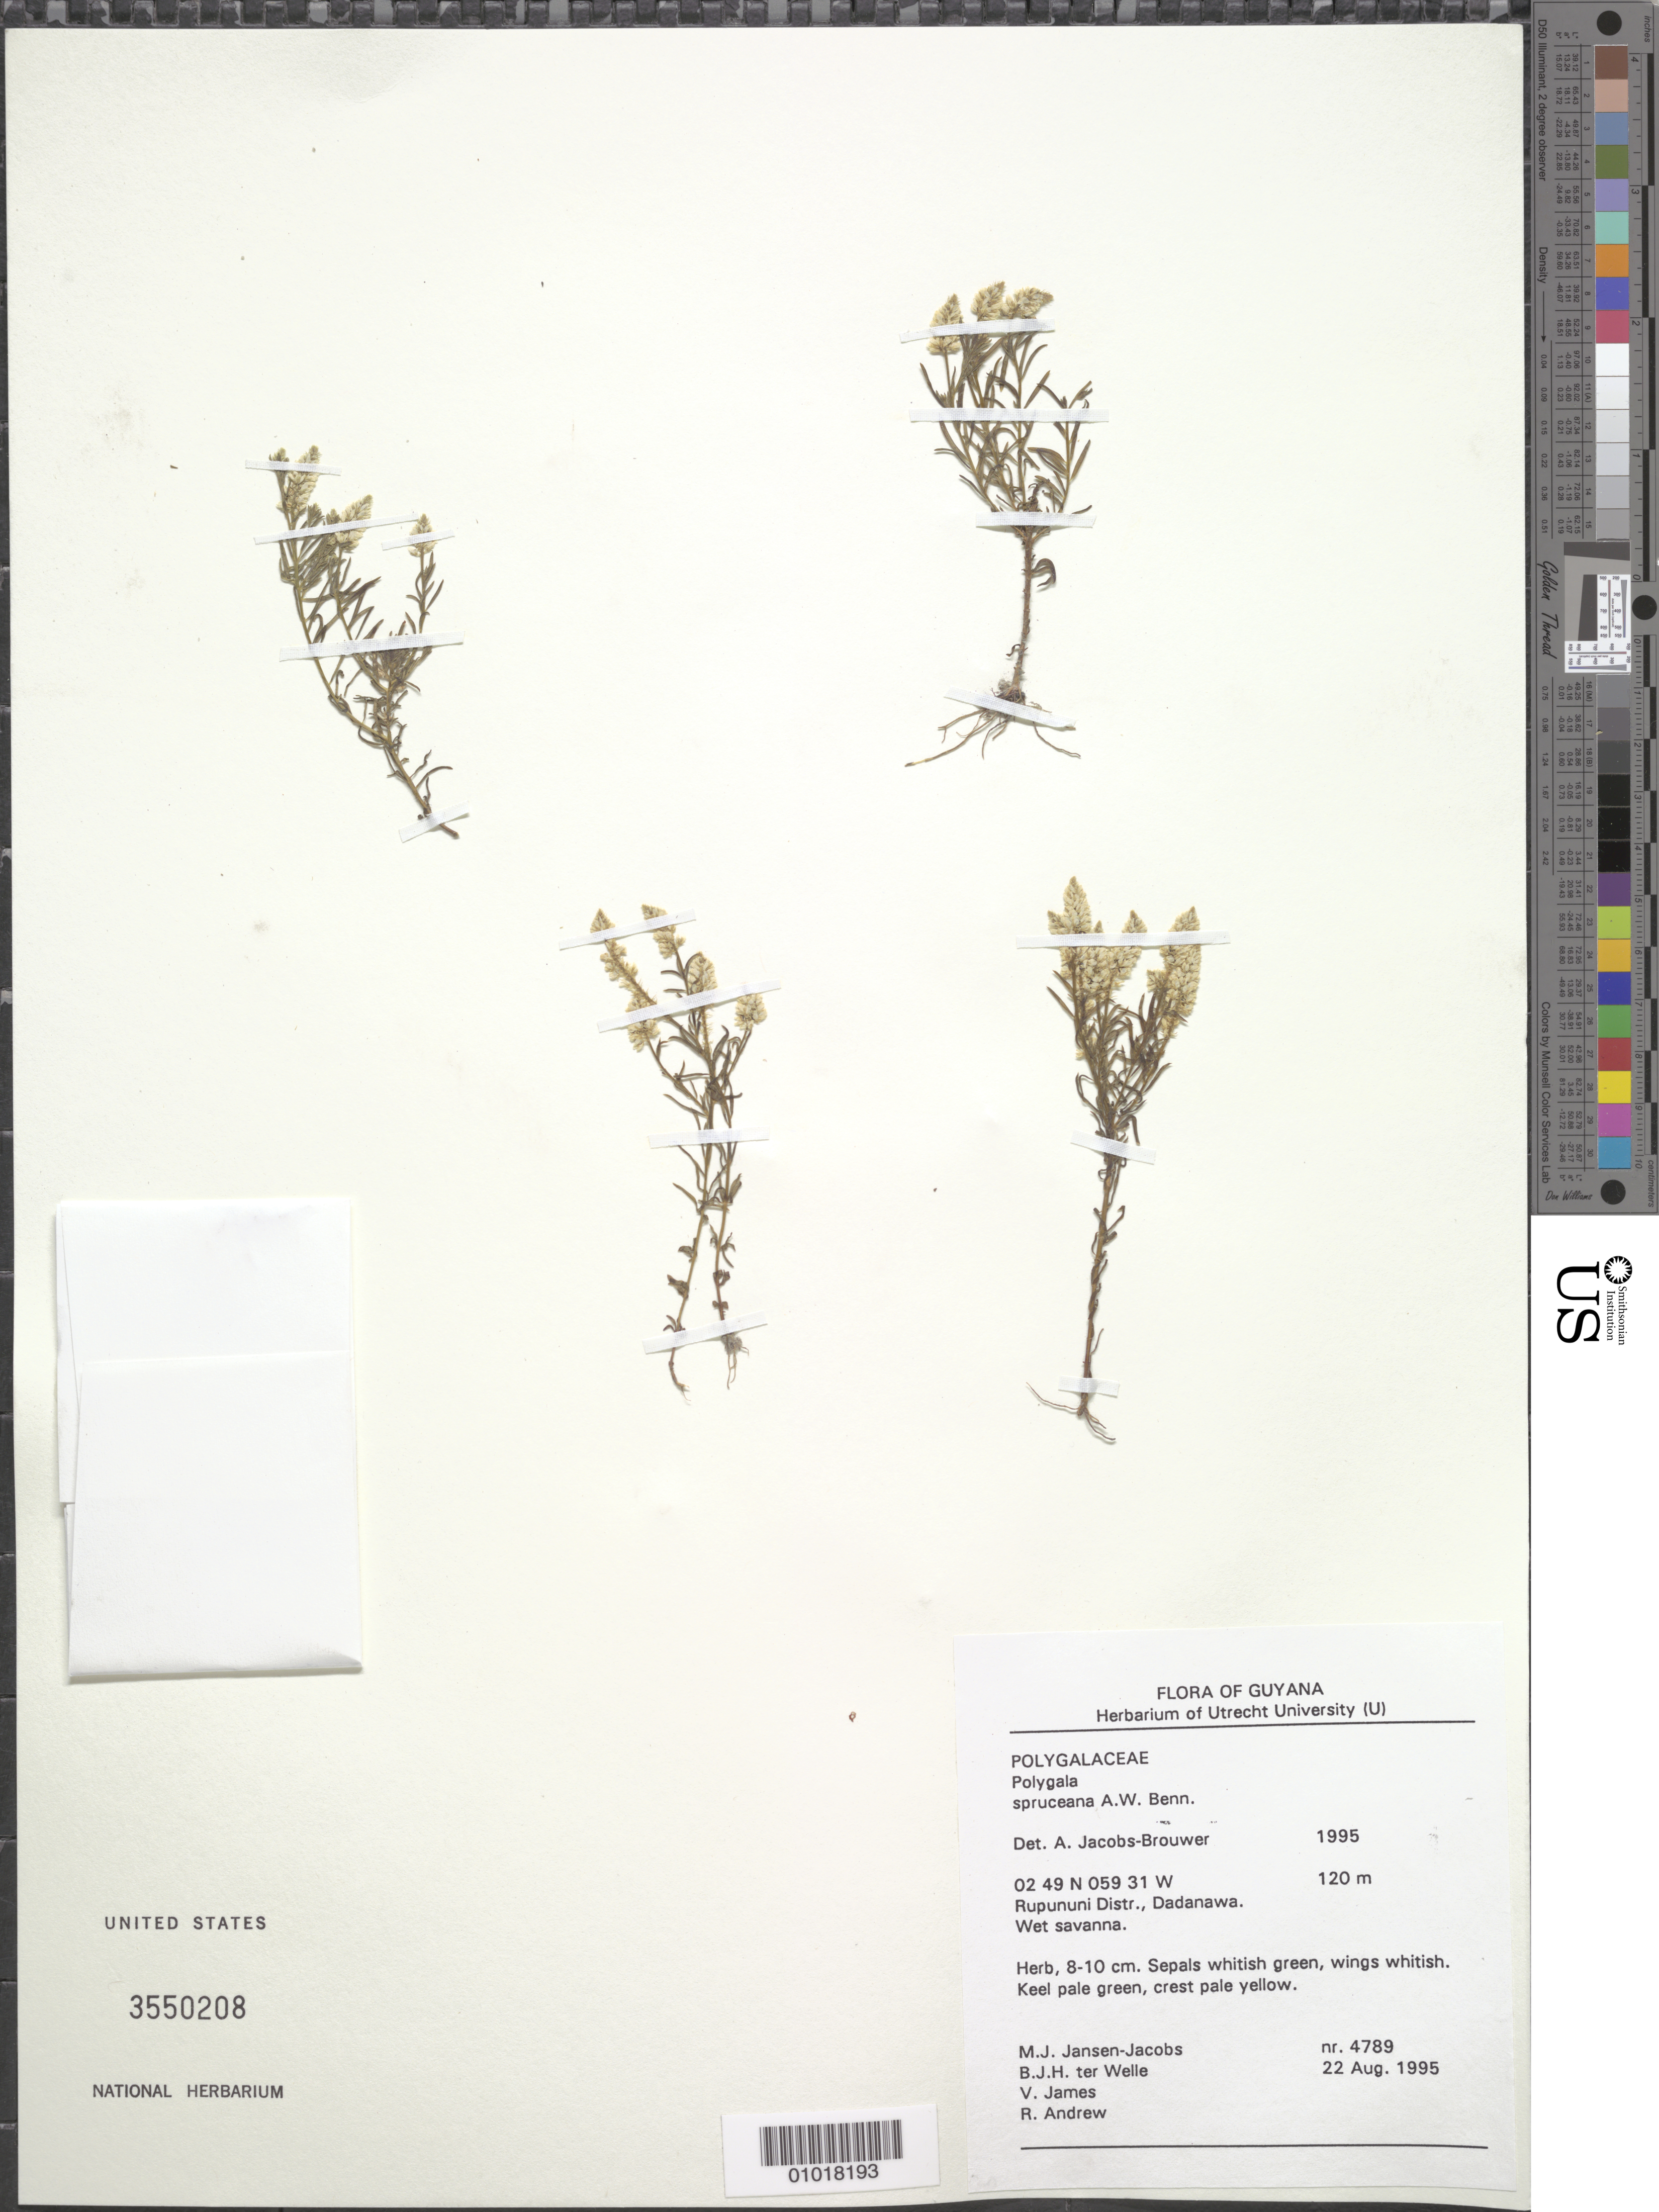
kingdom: Plantae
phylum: Tracheophyta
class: Magnoliopsida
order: Fabales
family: Polygalaceae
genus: Polygala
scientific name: Polygala spruceana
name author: A.W. Benn.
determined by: Jacobs-Brouwer, A.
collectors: M. J. Jansen-Jacobs, B. Welle, V. James & R. Andrew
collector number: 4789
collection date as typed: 22-Aug-95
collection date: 1995-08-22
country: Guyana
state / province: U. Takutu-U. Essequibo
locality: Dadanawa, Rupununi River, Rupununi District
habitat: Wet savanna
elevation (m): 120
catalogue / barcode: US 3550208